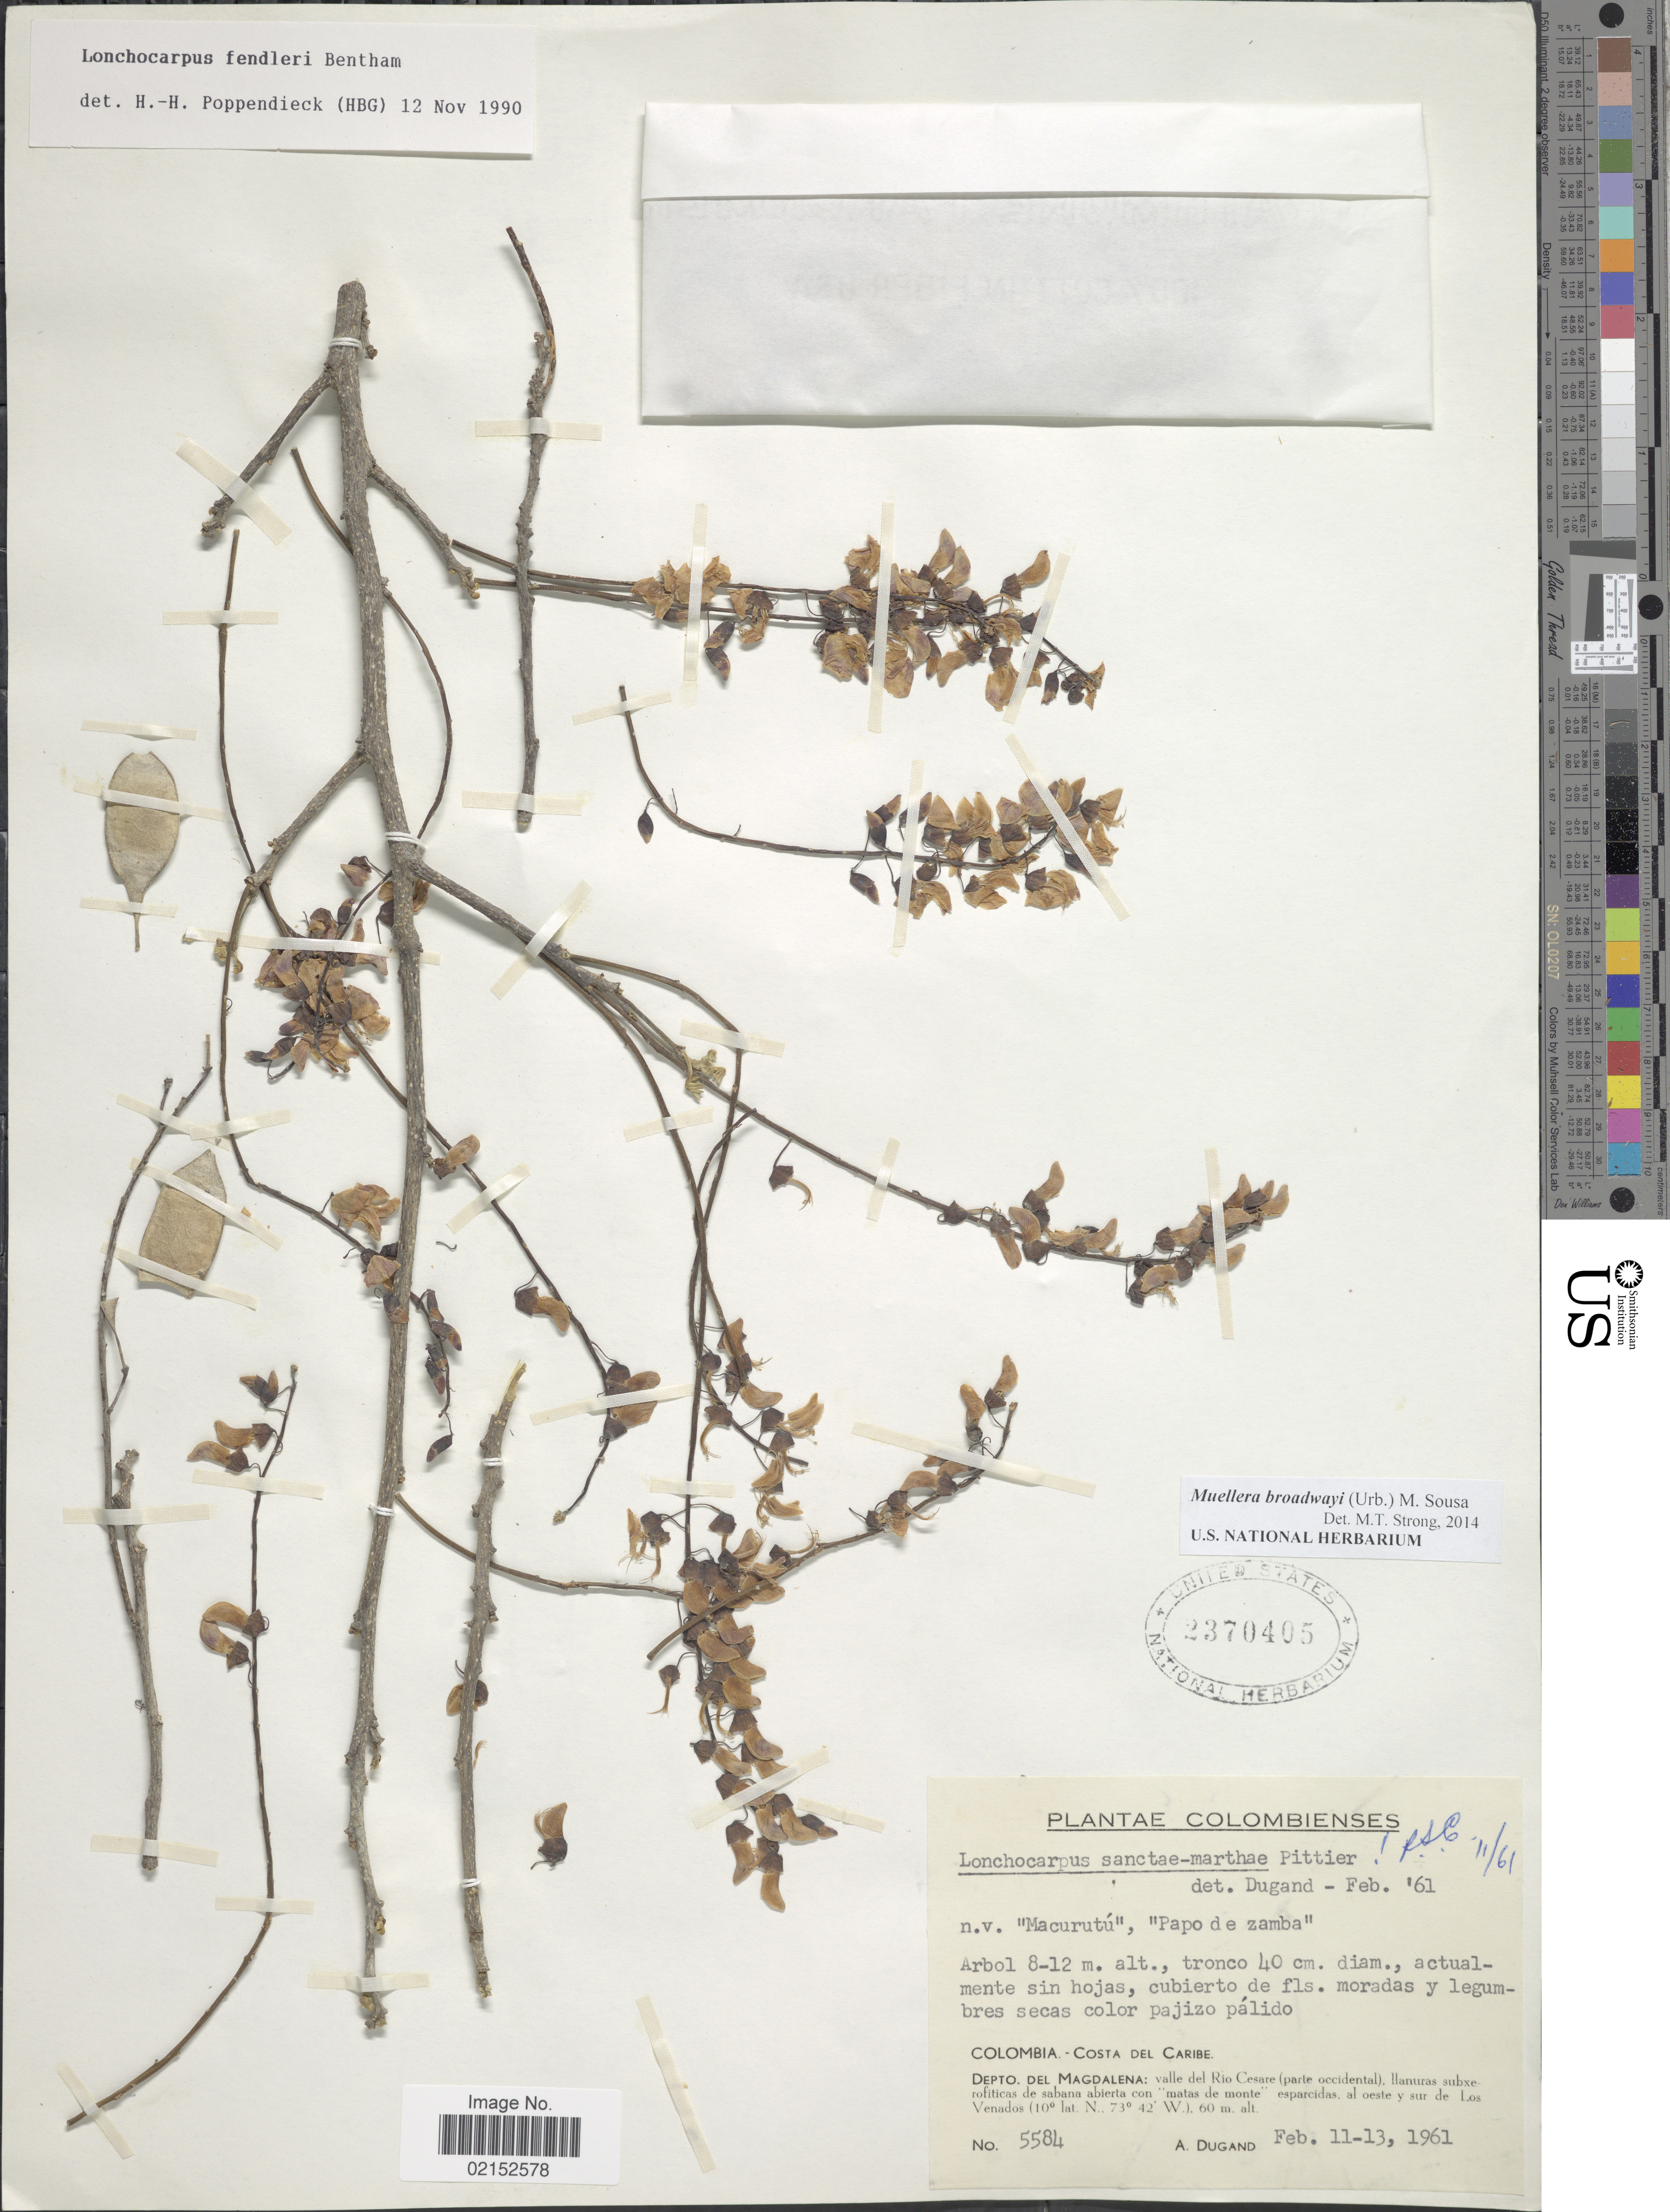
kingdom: Plantae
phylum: Tracheophyta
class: Magnoliopsida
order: Fabales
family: Fabaceae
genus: Muellera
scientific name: Muellera broadwayi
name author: (Urb.) M. Sousa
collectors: A. Dugand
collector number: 5584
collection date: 1961-02-11/1961-02-13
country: Colombia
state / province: Magdalena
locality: Costa del caribe. valle del Rio Cesare (parte occidental), al oeste de Los Venados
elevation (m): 60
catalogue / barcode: US 2370405